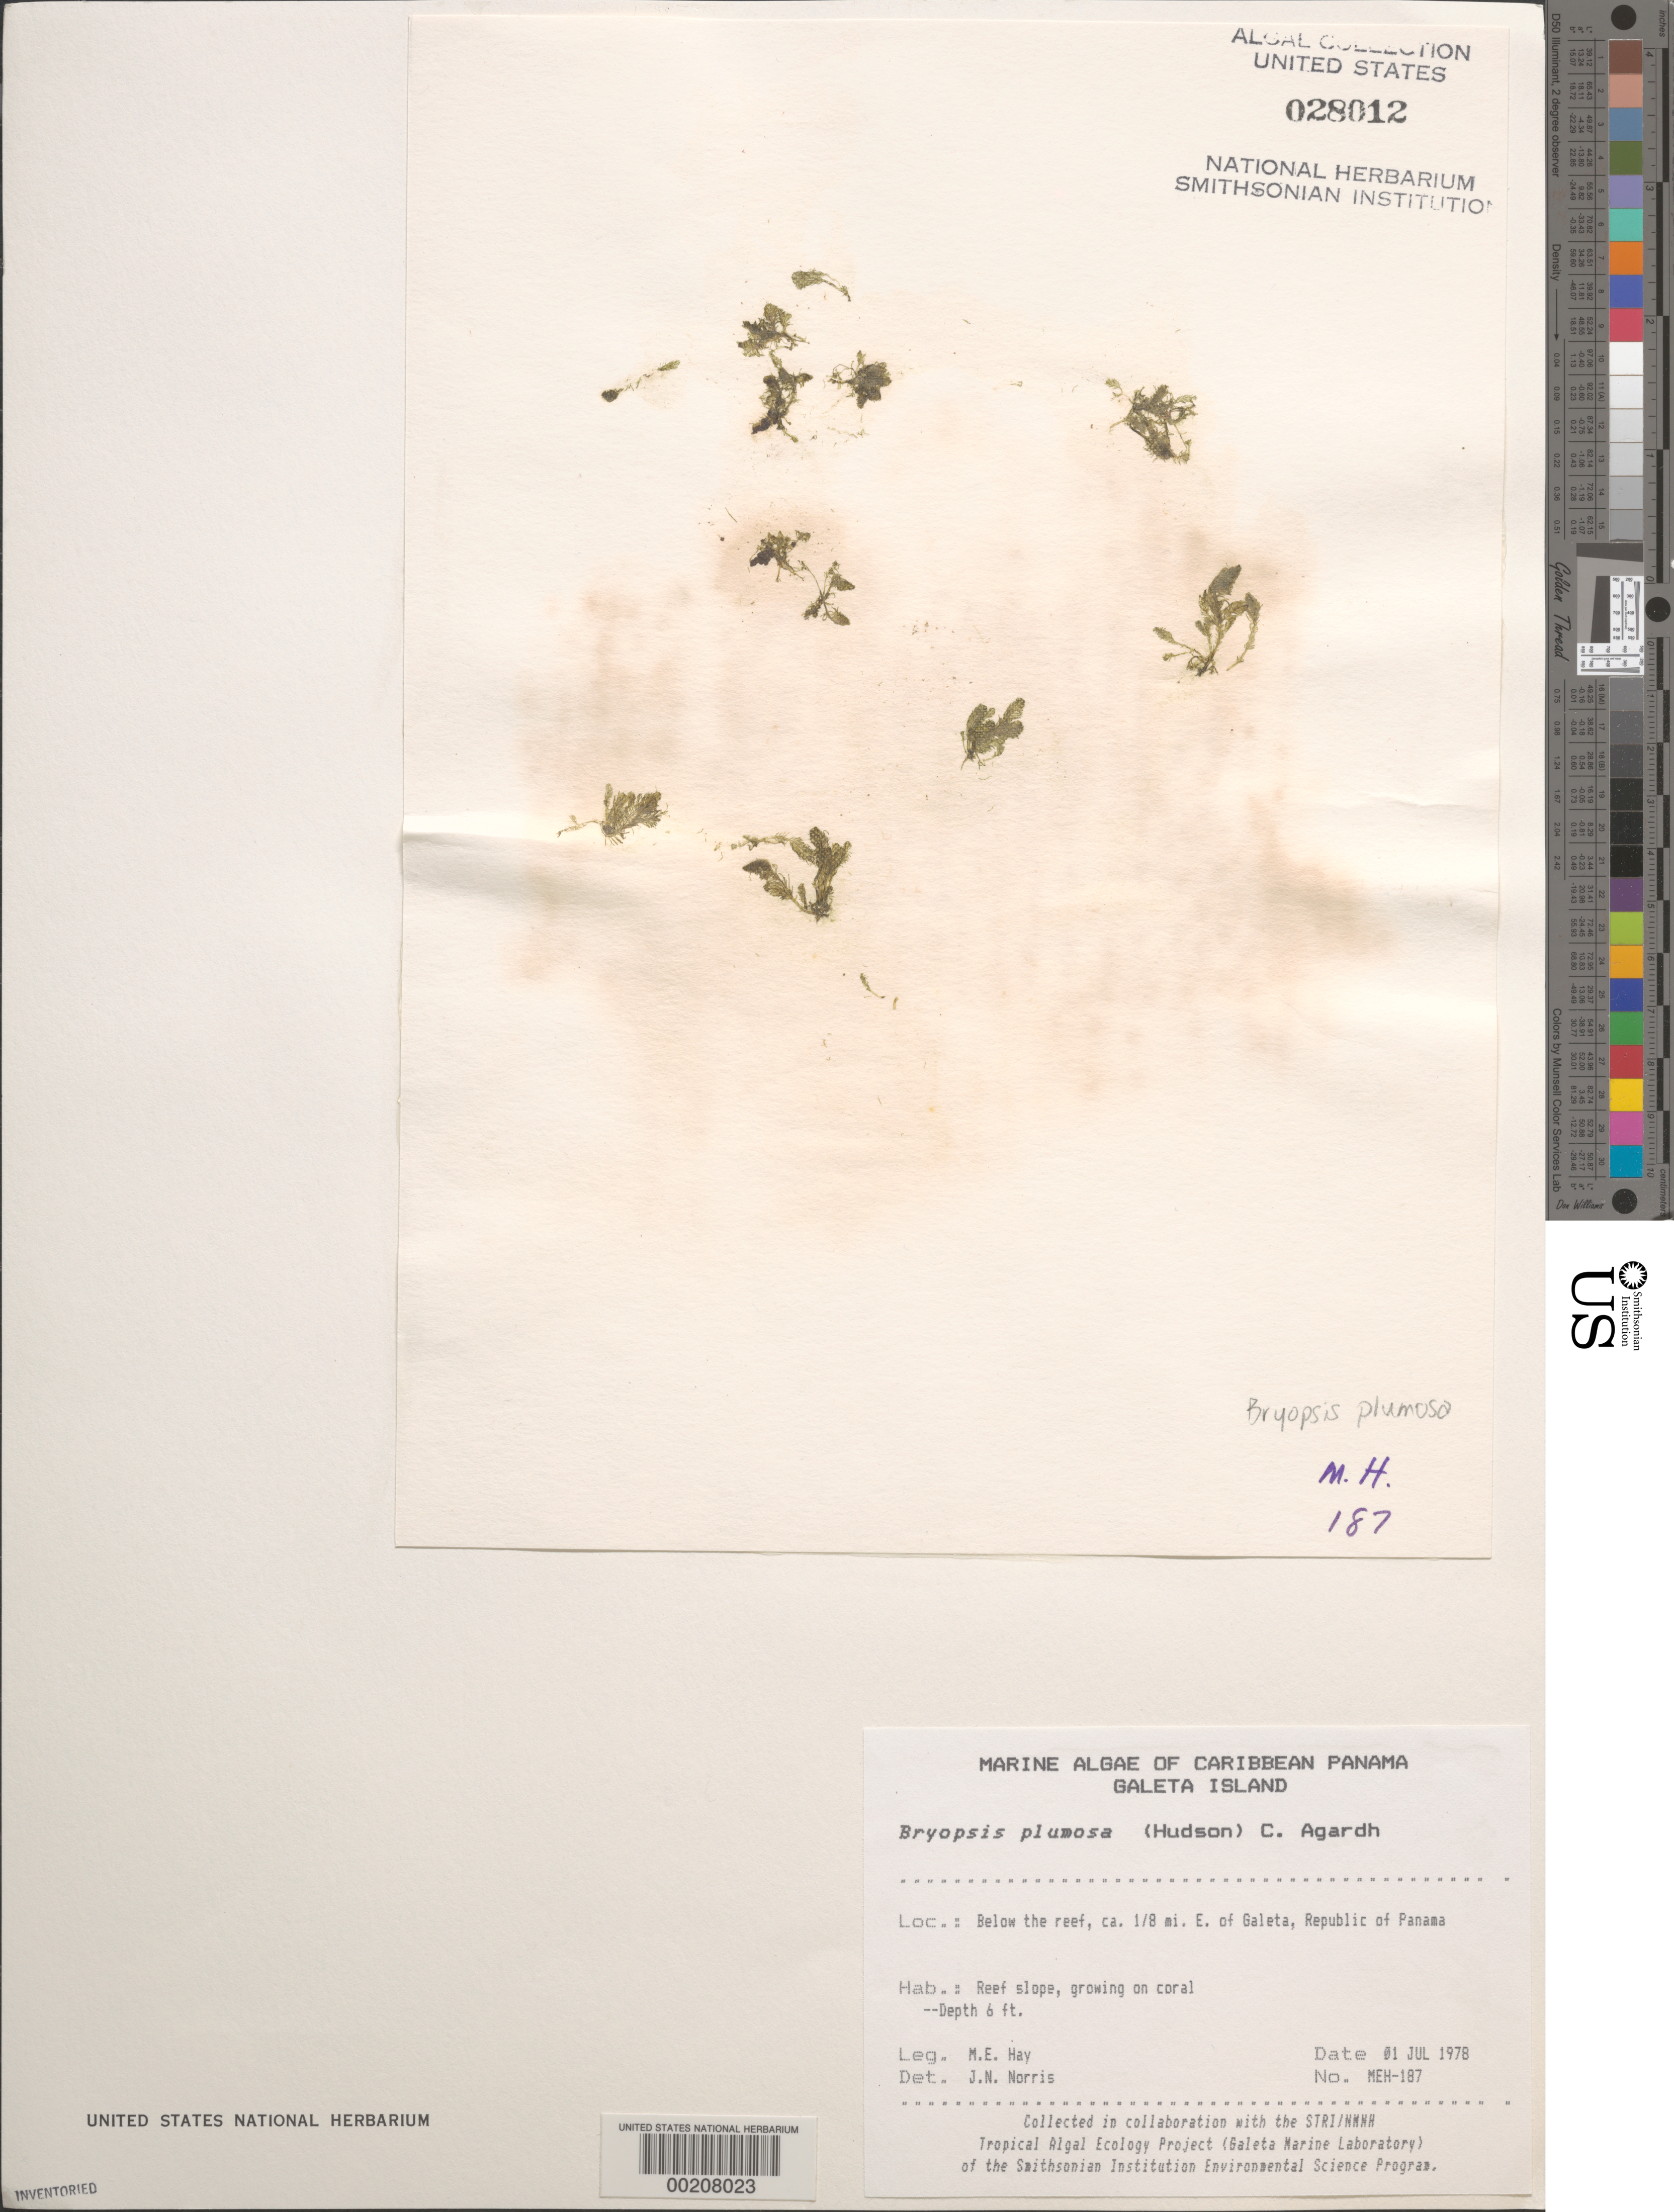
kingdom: Plantae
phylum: Chlorophyta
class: Ulvophyceae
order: Bryopsidales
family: Bryopsidaceae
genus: Bryopsis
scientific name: Bryopsis plumosa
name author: (Huds.) C. Agardh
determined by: Norris, James N.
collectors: M. E. Hay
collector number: MEH-187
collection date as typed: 01 Jul 1978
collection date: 1978-07-01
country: Panama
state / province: Colón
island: Galeta Island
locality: Ca. 1/8th mile east of Galeta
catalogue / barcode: US 28012